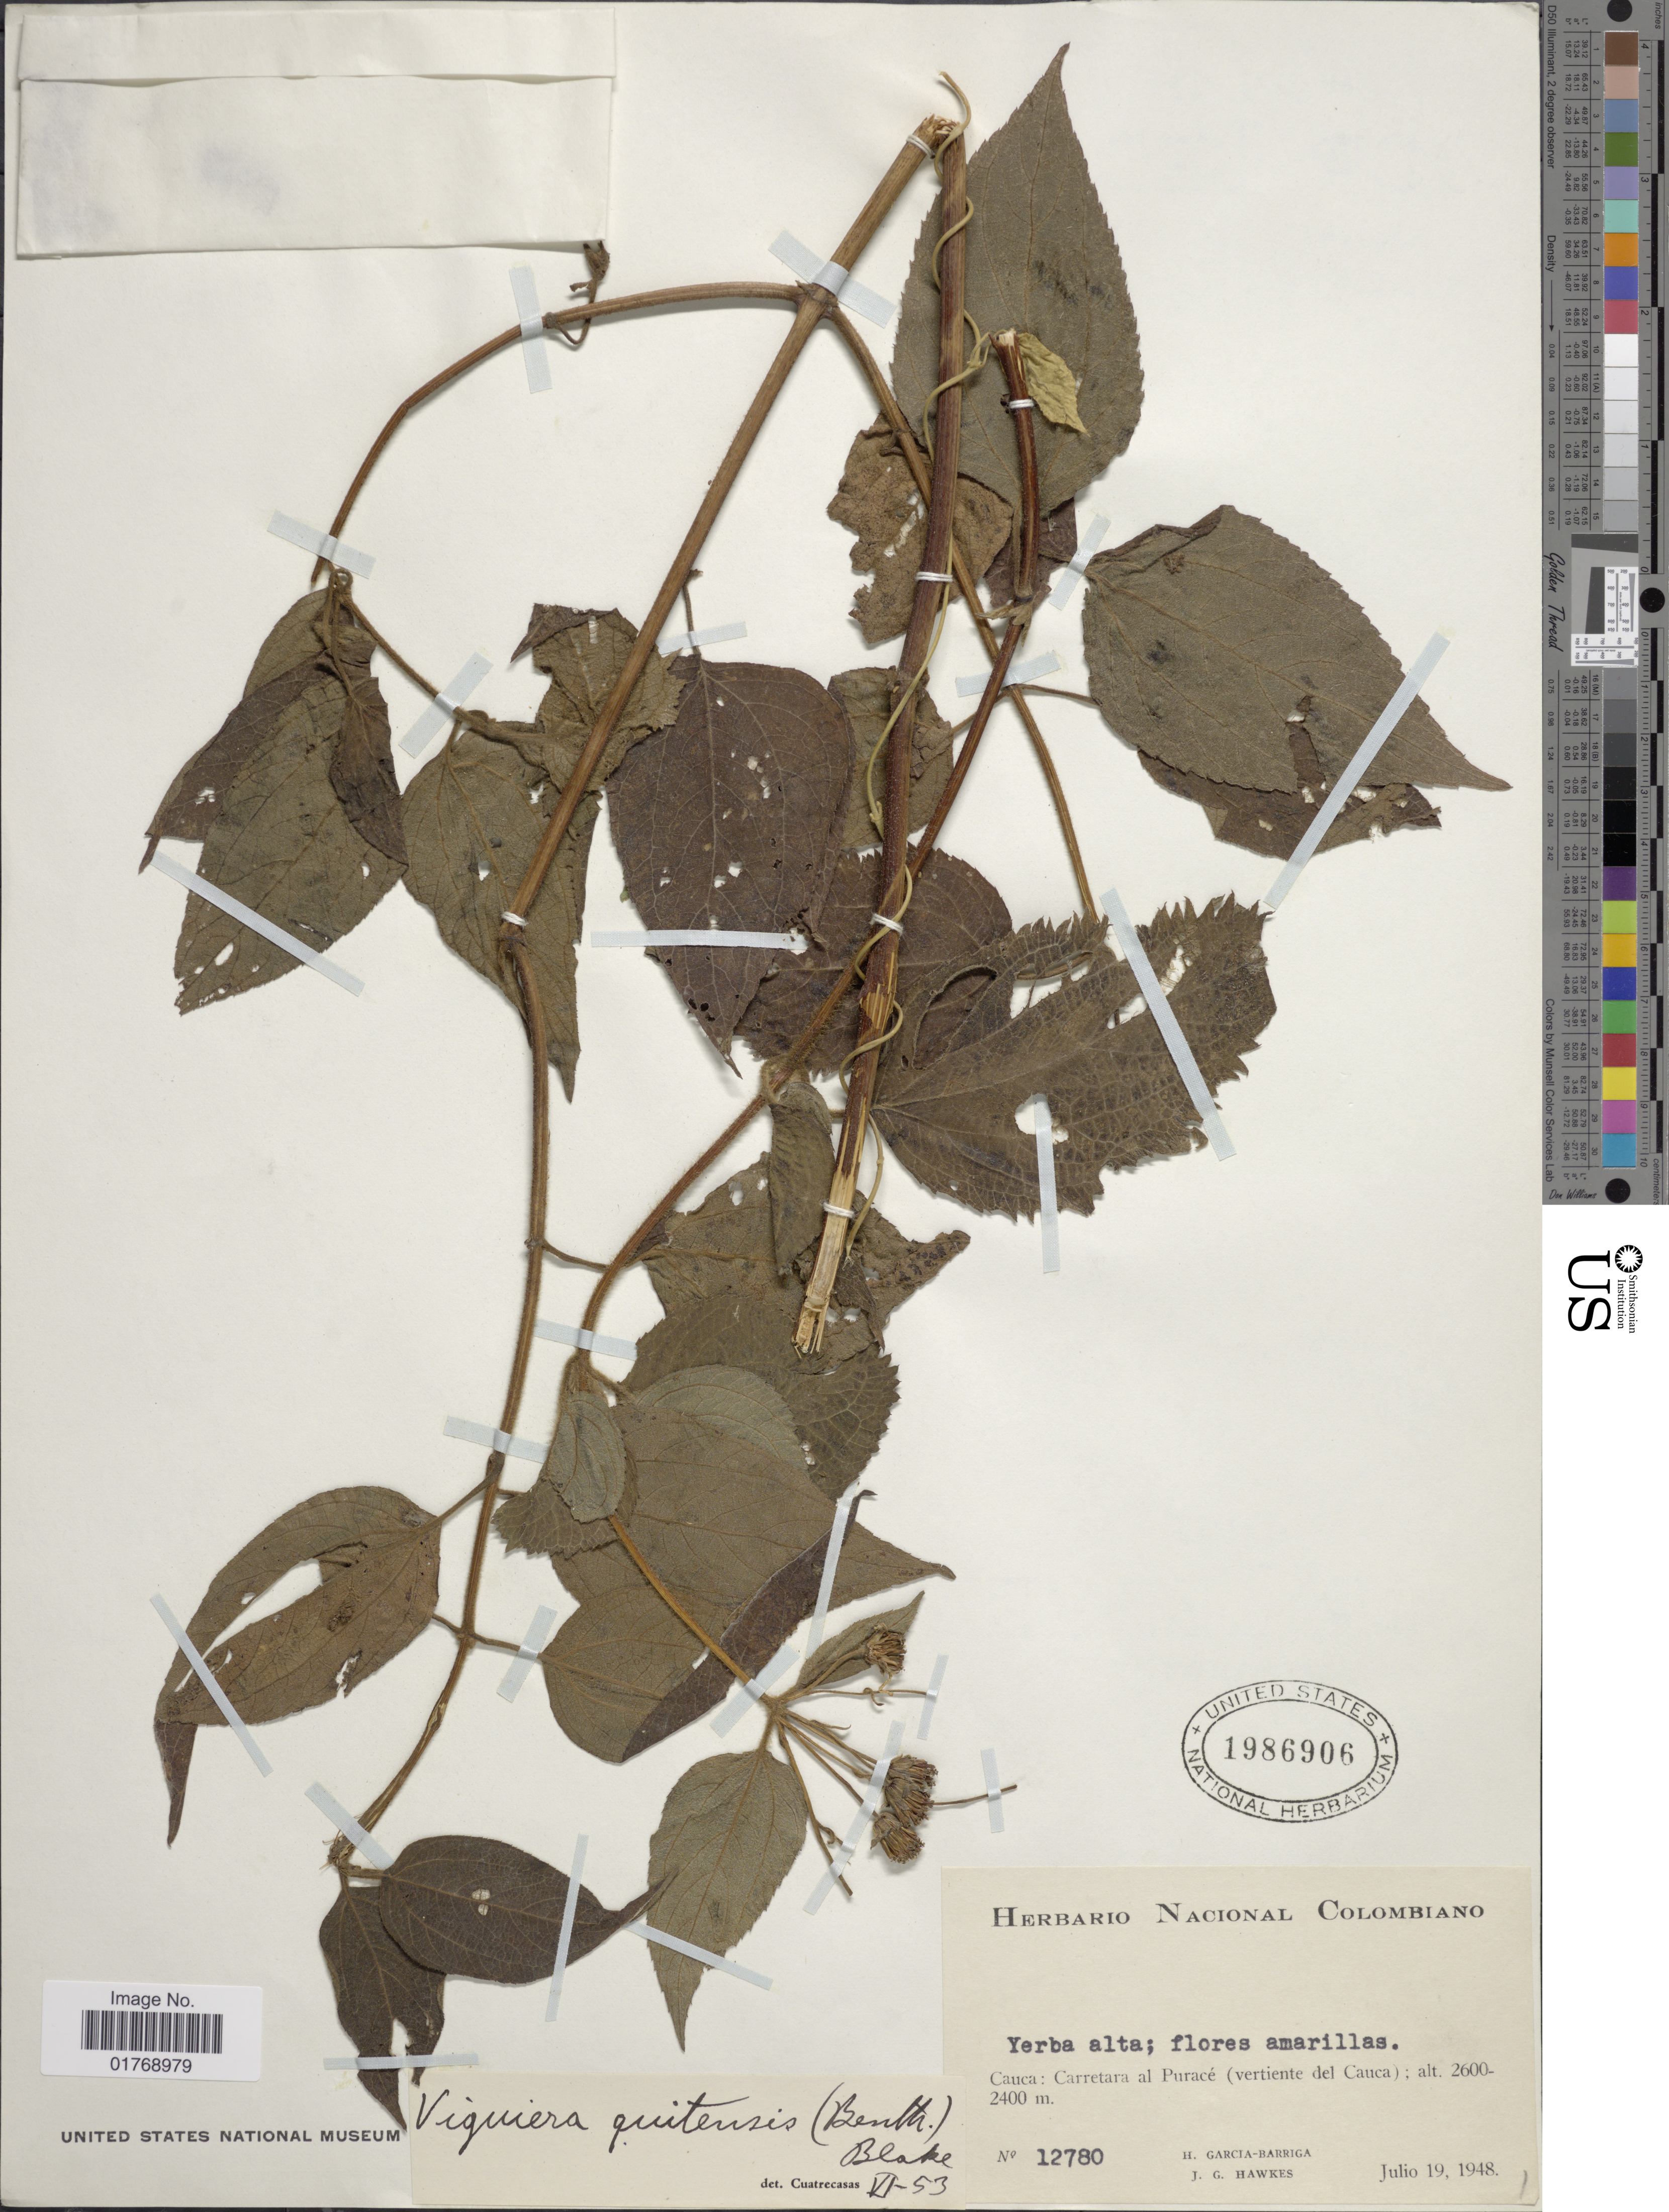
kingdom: Plantae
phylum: Tracheophyta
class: Magnoliopsida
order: Asterales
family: Asteraceae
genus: Viguiera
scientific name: Viguiera quitensis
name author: (Benth.) S.F. Blake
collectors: H. García Barriga & J. Hawkes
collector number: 12780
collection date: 1948-07-19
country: Colombia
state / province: Cauca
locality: Cauca: Carretara al Puracé (verteinte del Cauca)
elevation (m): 2400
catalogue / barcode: US 1986906